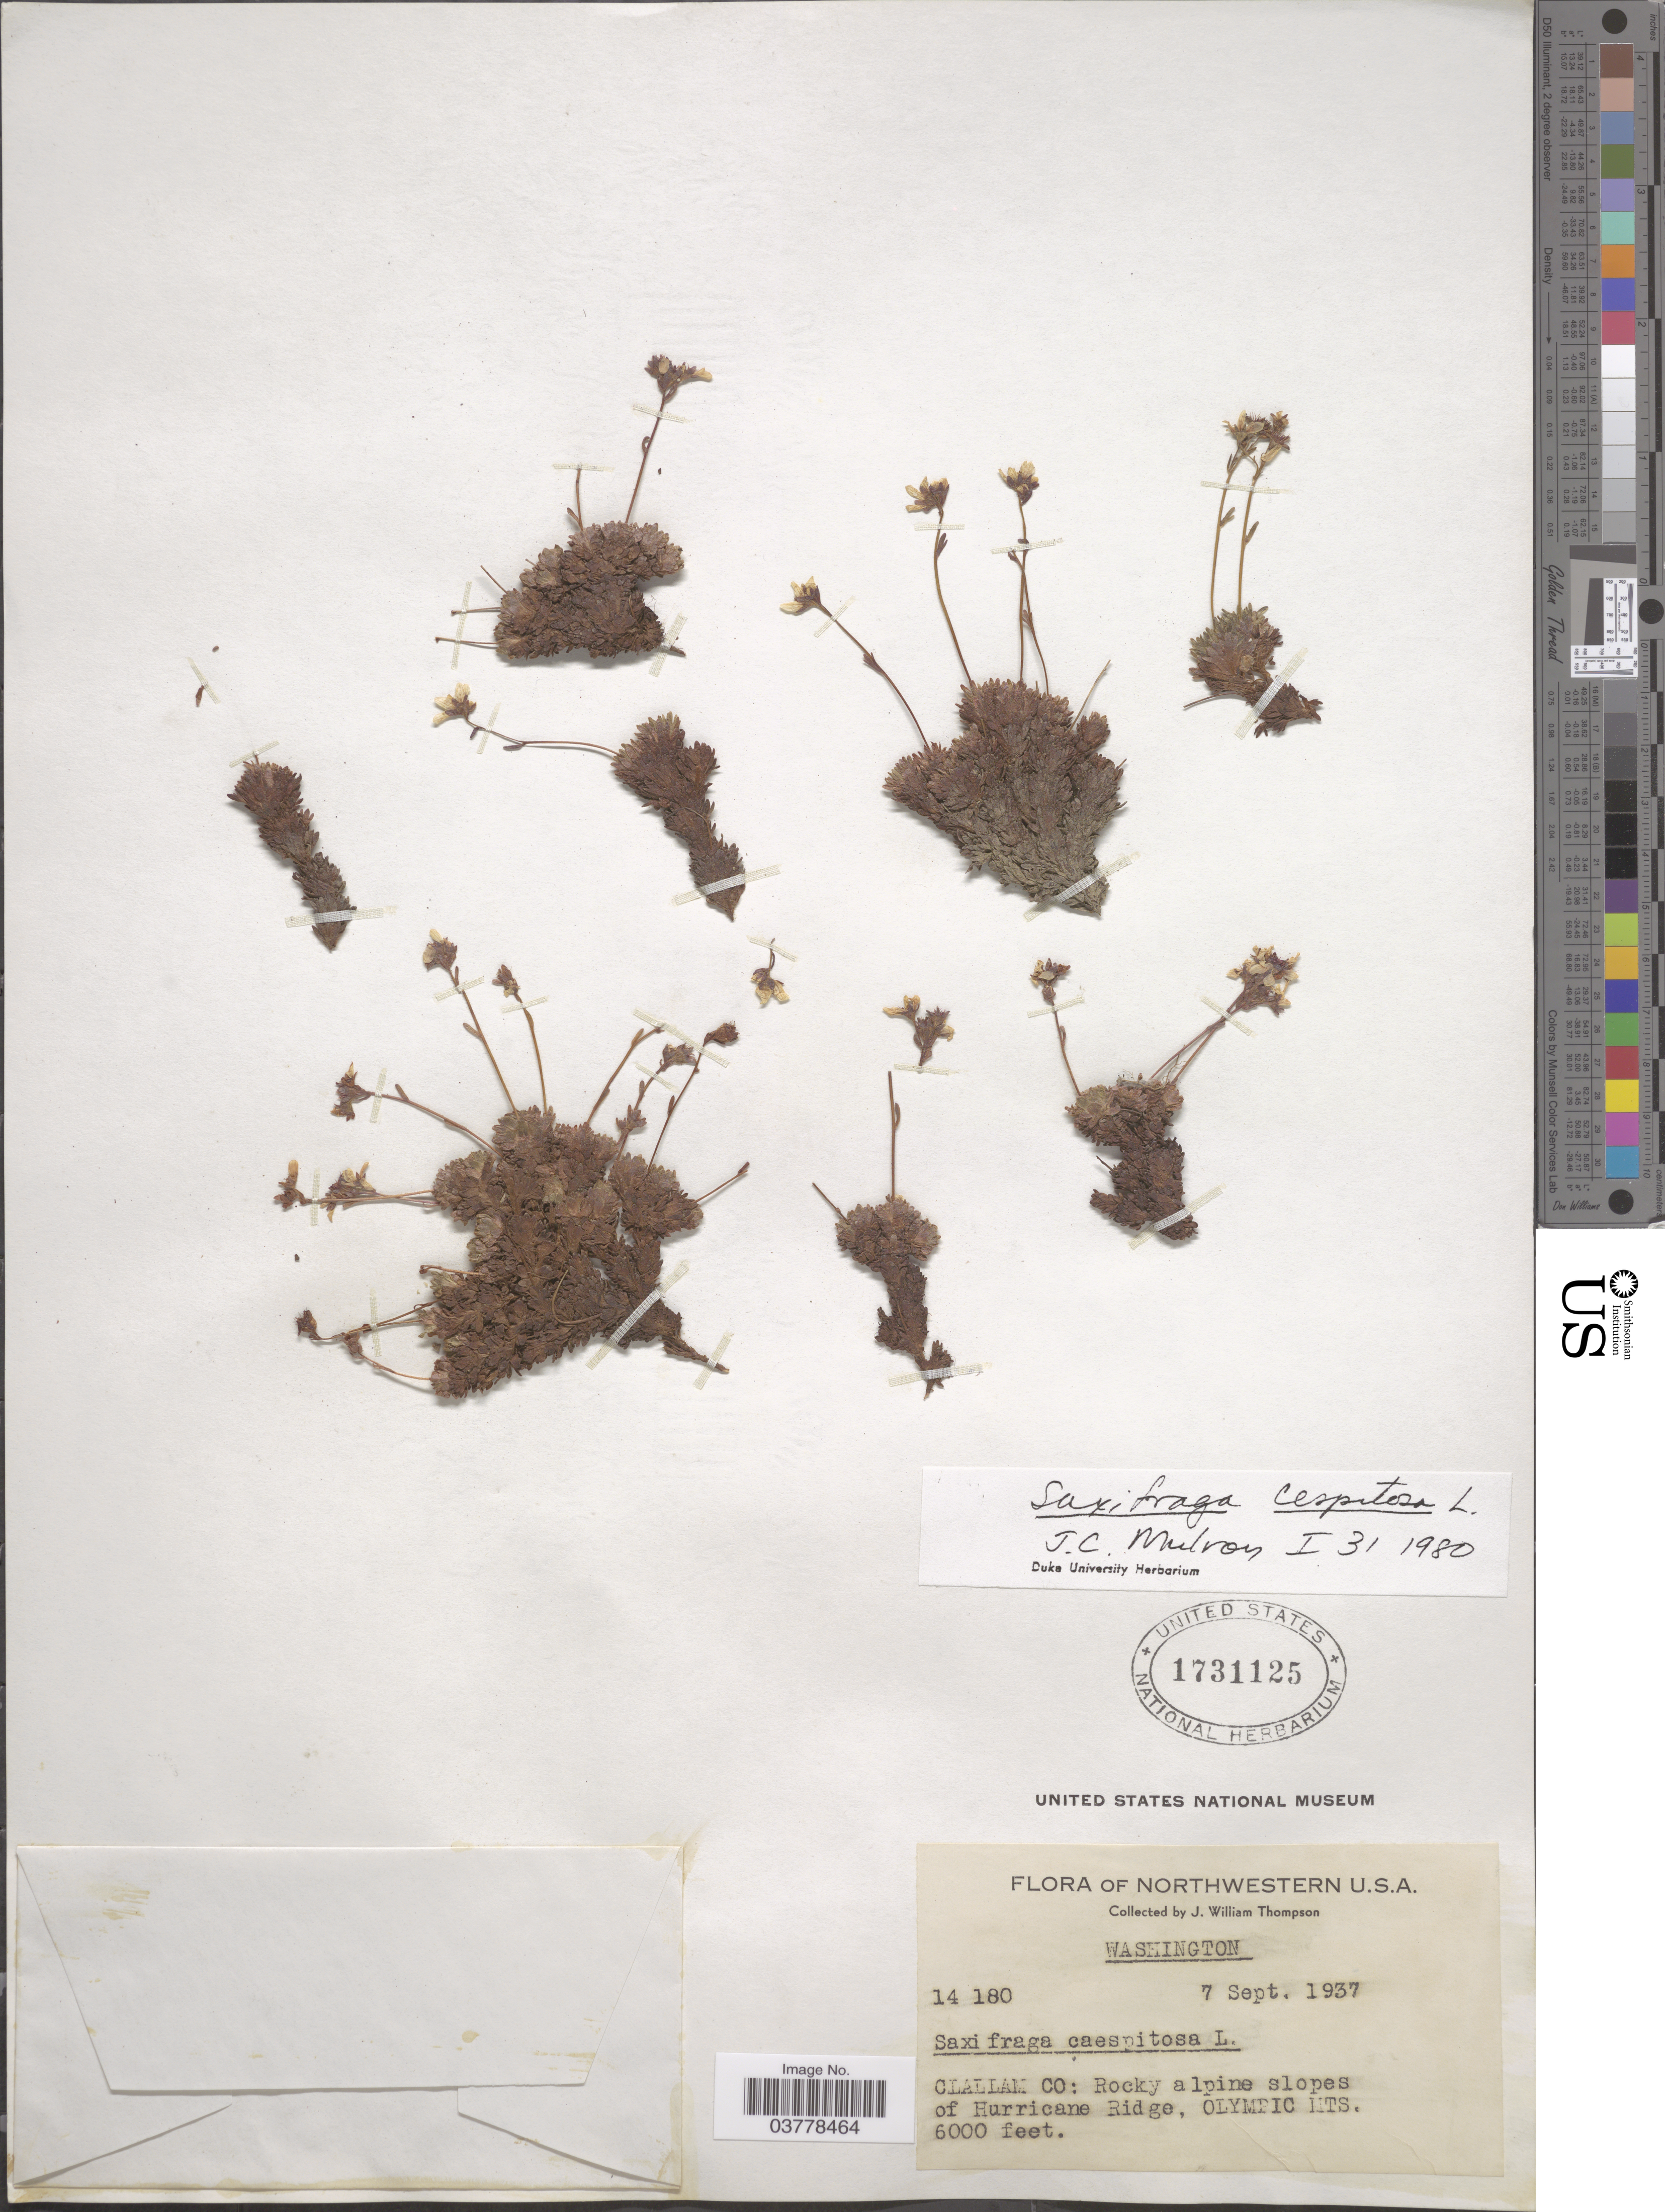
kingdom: Plantae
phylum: Tracheophyta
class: Magnoliopsida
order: Saxifragales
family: Saxifragaceae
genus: Saxifraga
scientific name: Saxifraga caespitosa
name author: L.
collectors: J. W. Thompson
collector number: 14180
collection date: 1937-09-07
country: United States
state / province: Washington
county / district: Clallam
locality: Northwestern U.S.A. Clallam Co: Rocky alpine slopes of Hurricane Ridge, Olympic Mts.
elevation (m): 1829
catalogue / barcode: US 1731125